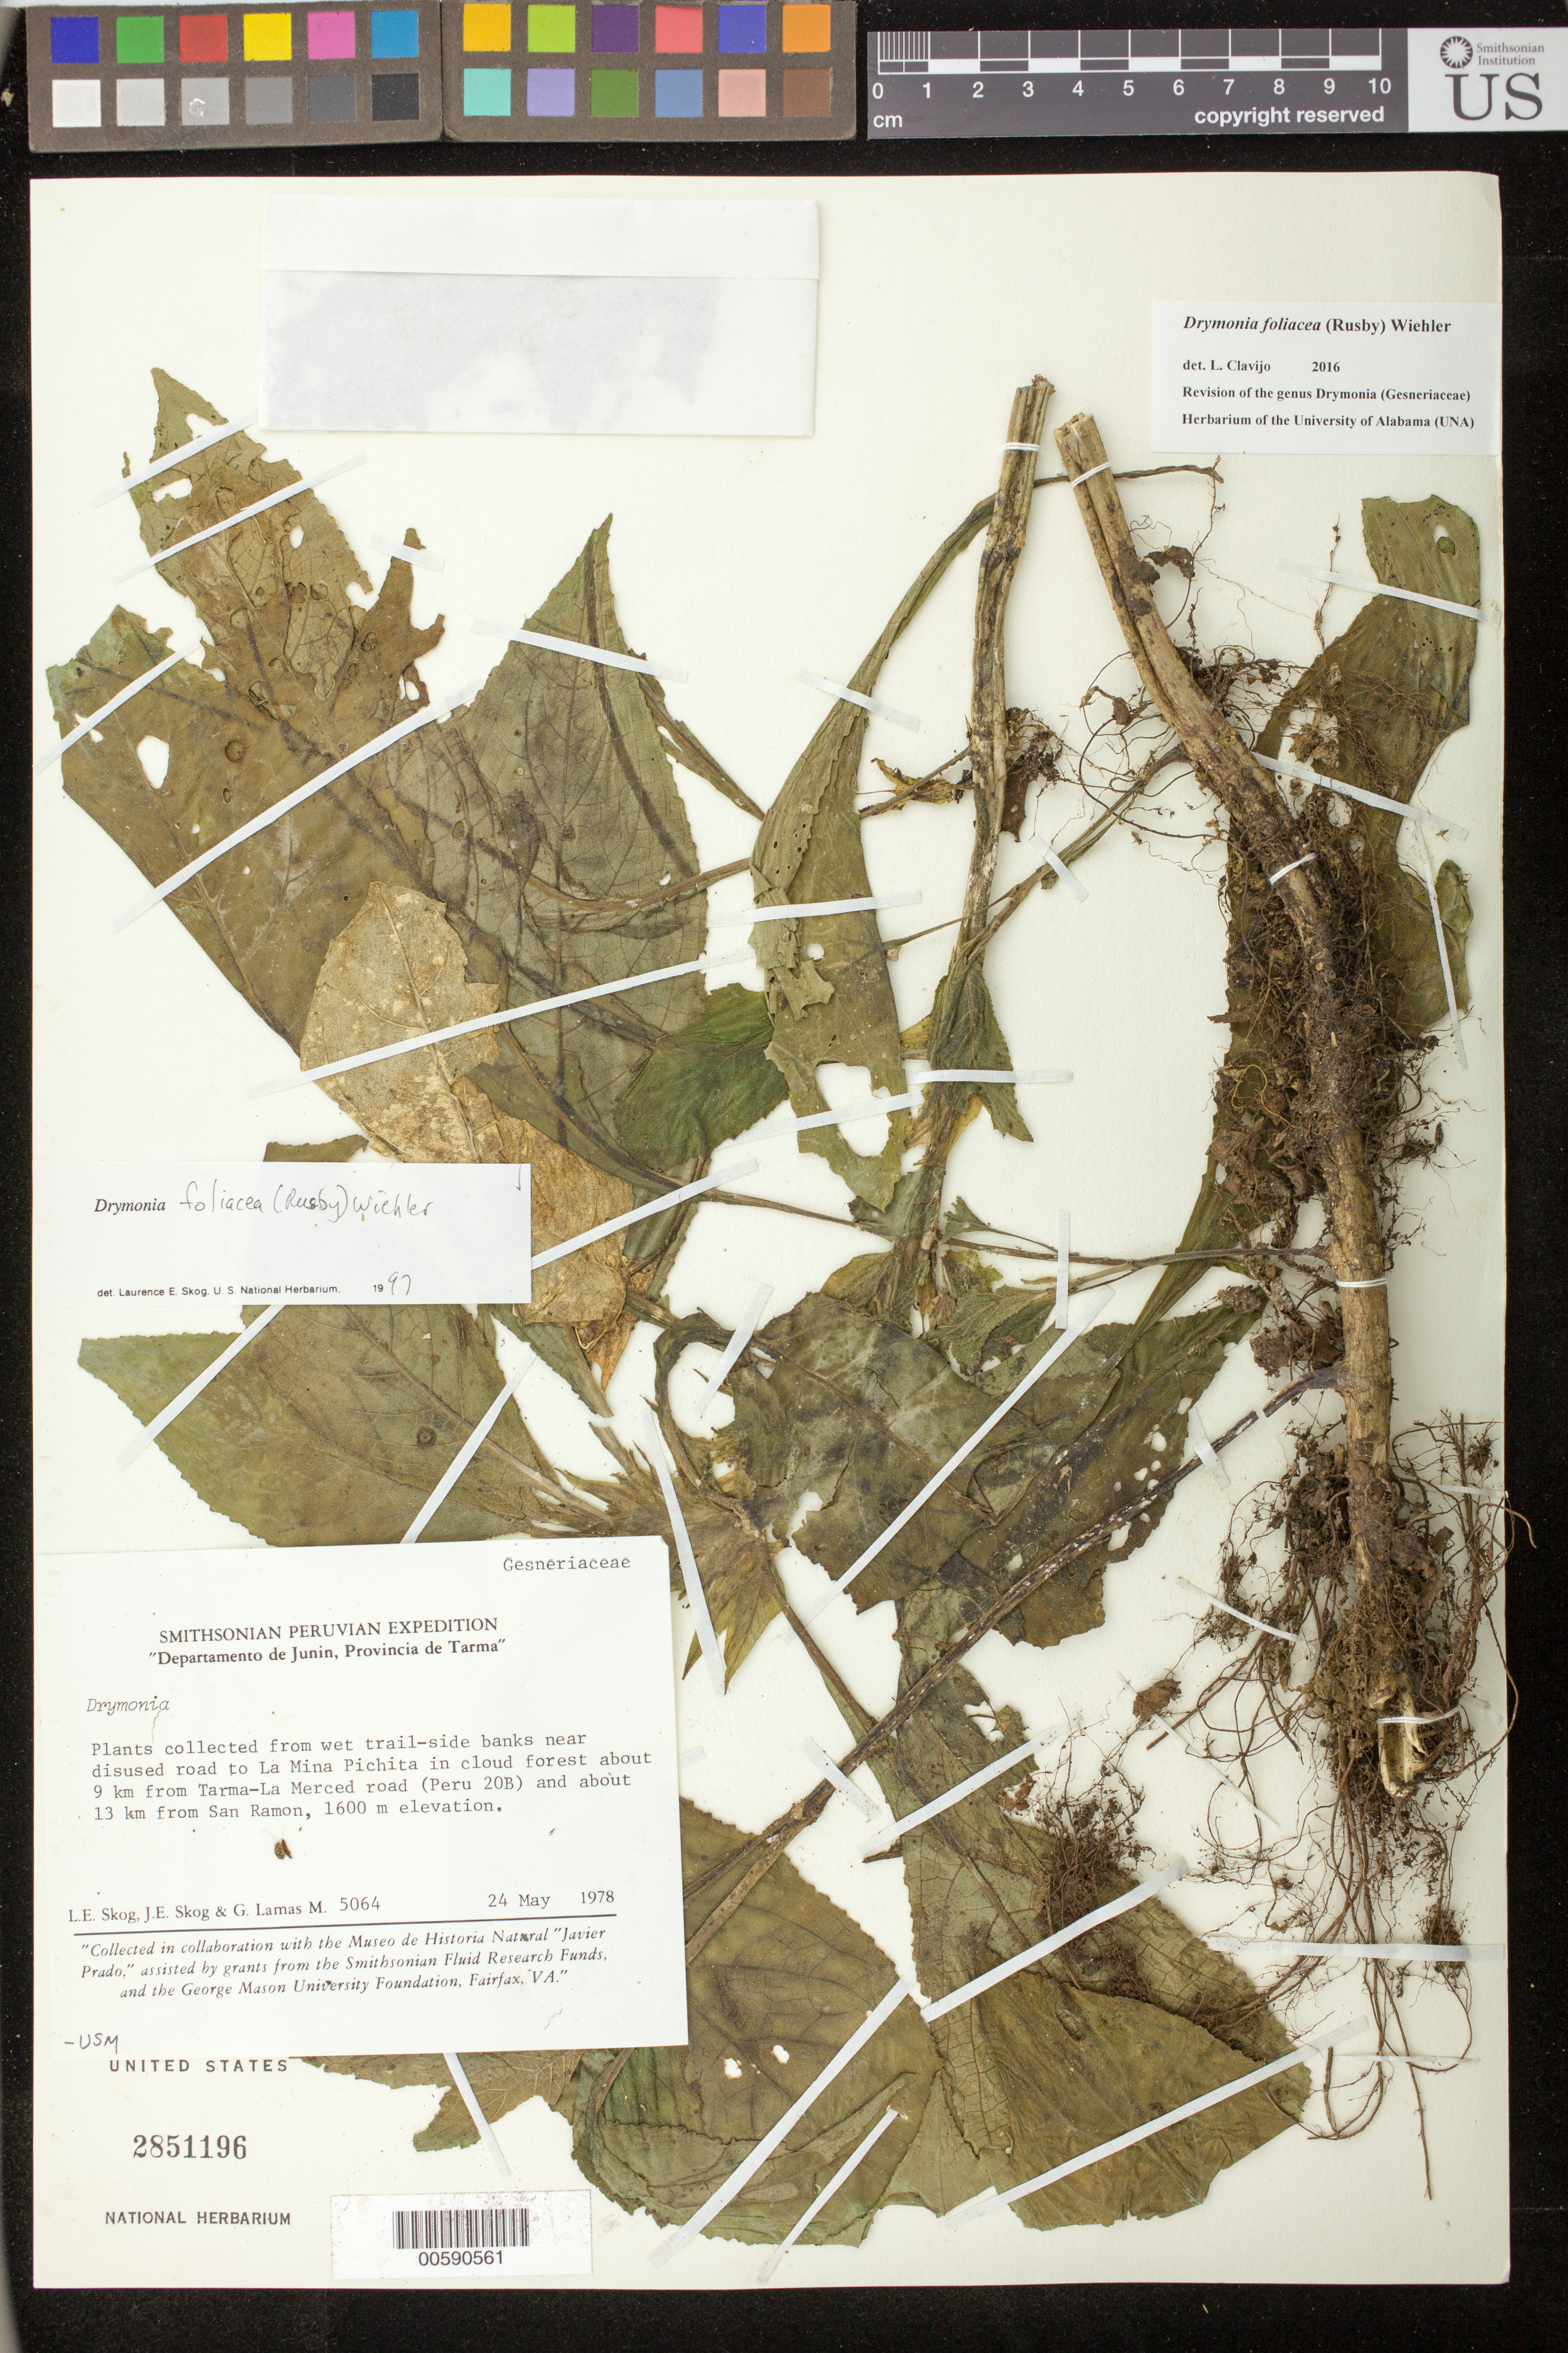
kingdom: Plantae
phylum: Tracheophyta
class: Magnoliopsida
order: Lamiales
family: Gesneriaceae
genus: Drymonia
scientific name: Drymonia foliacea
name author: (Rusby) Wiehler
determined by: Skog, Laurence E.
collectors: L. E. Skog, J. E. Skog & G. Lamas M.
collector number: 5064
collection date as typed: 24 May 1978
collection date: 1978-05-24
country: Peru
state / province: Junín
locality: Prov. Tarma; near disused road to La Mina Pichita about 9 km from Tarma - La Merced road (Peru 20B) and about 13 km from San Ramon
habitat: Wet trail-side banks near disused road in cloud forest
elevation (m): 1600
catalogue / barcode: US 2851196